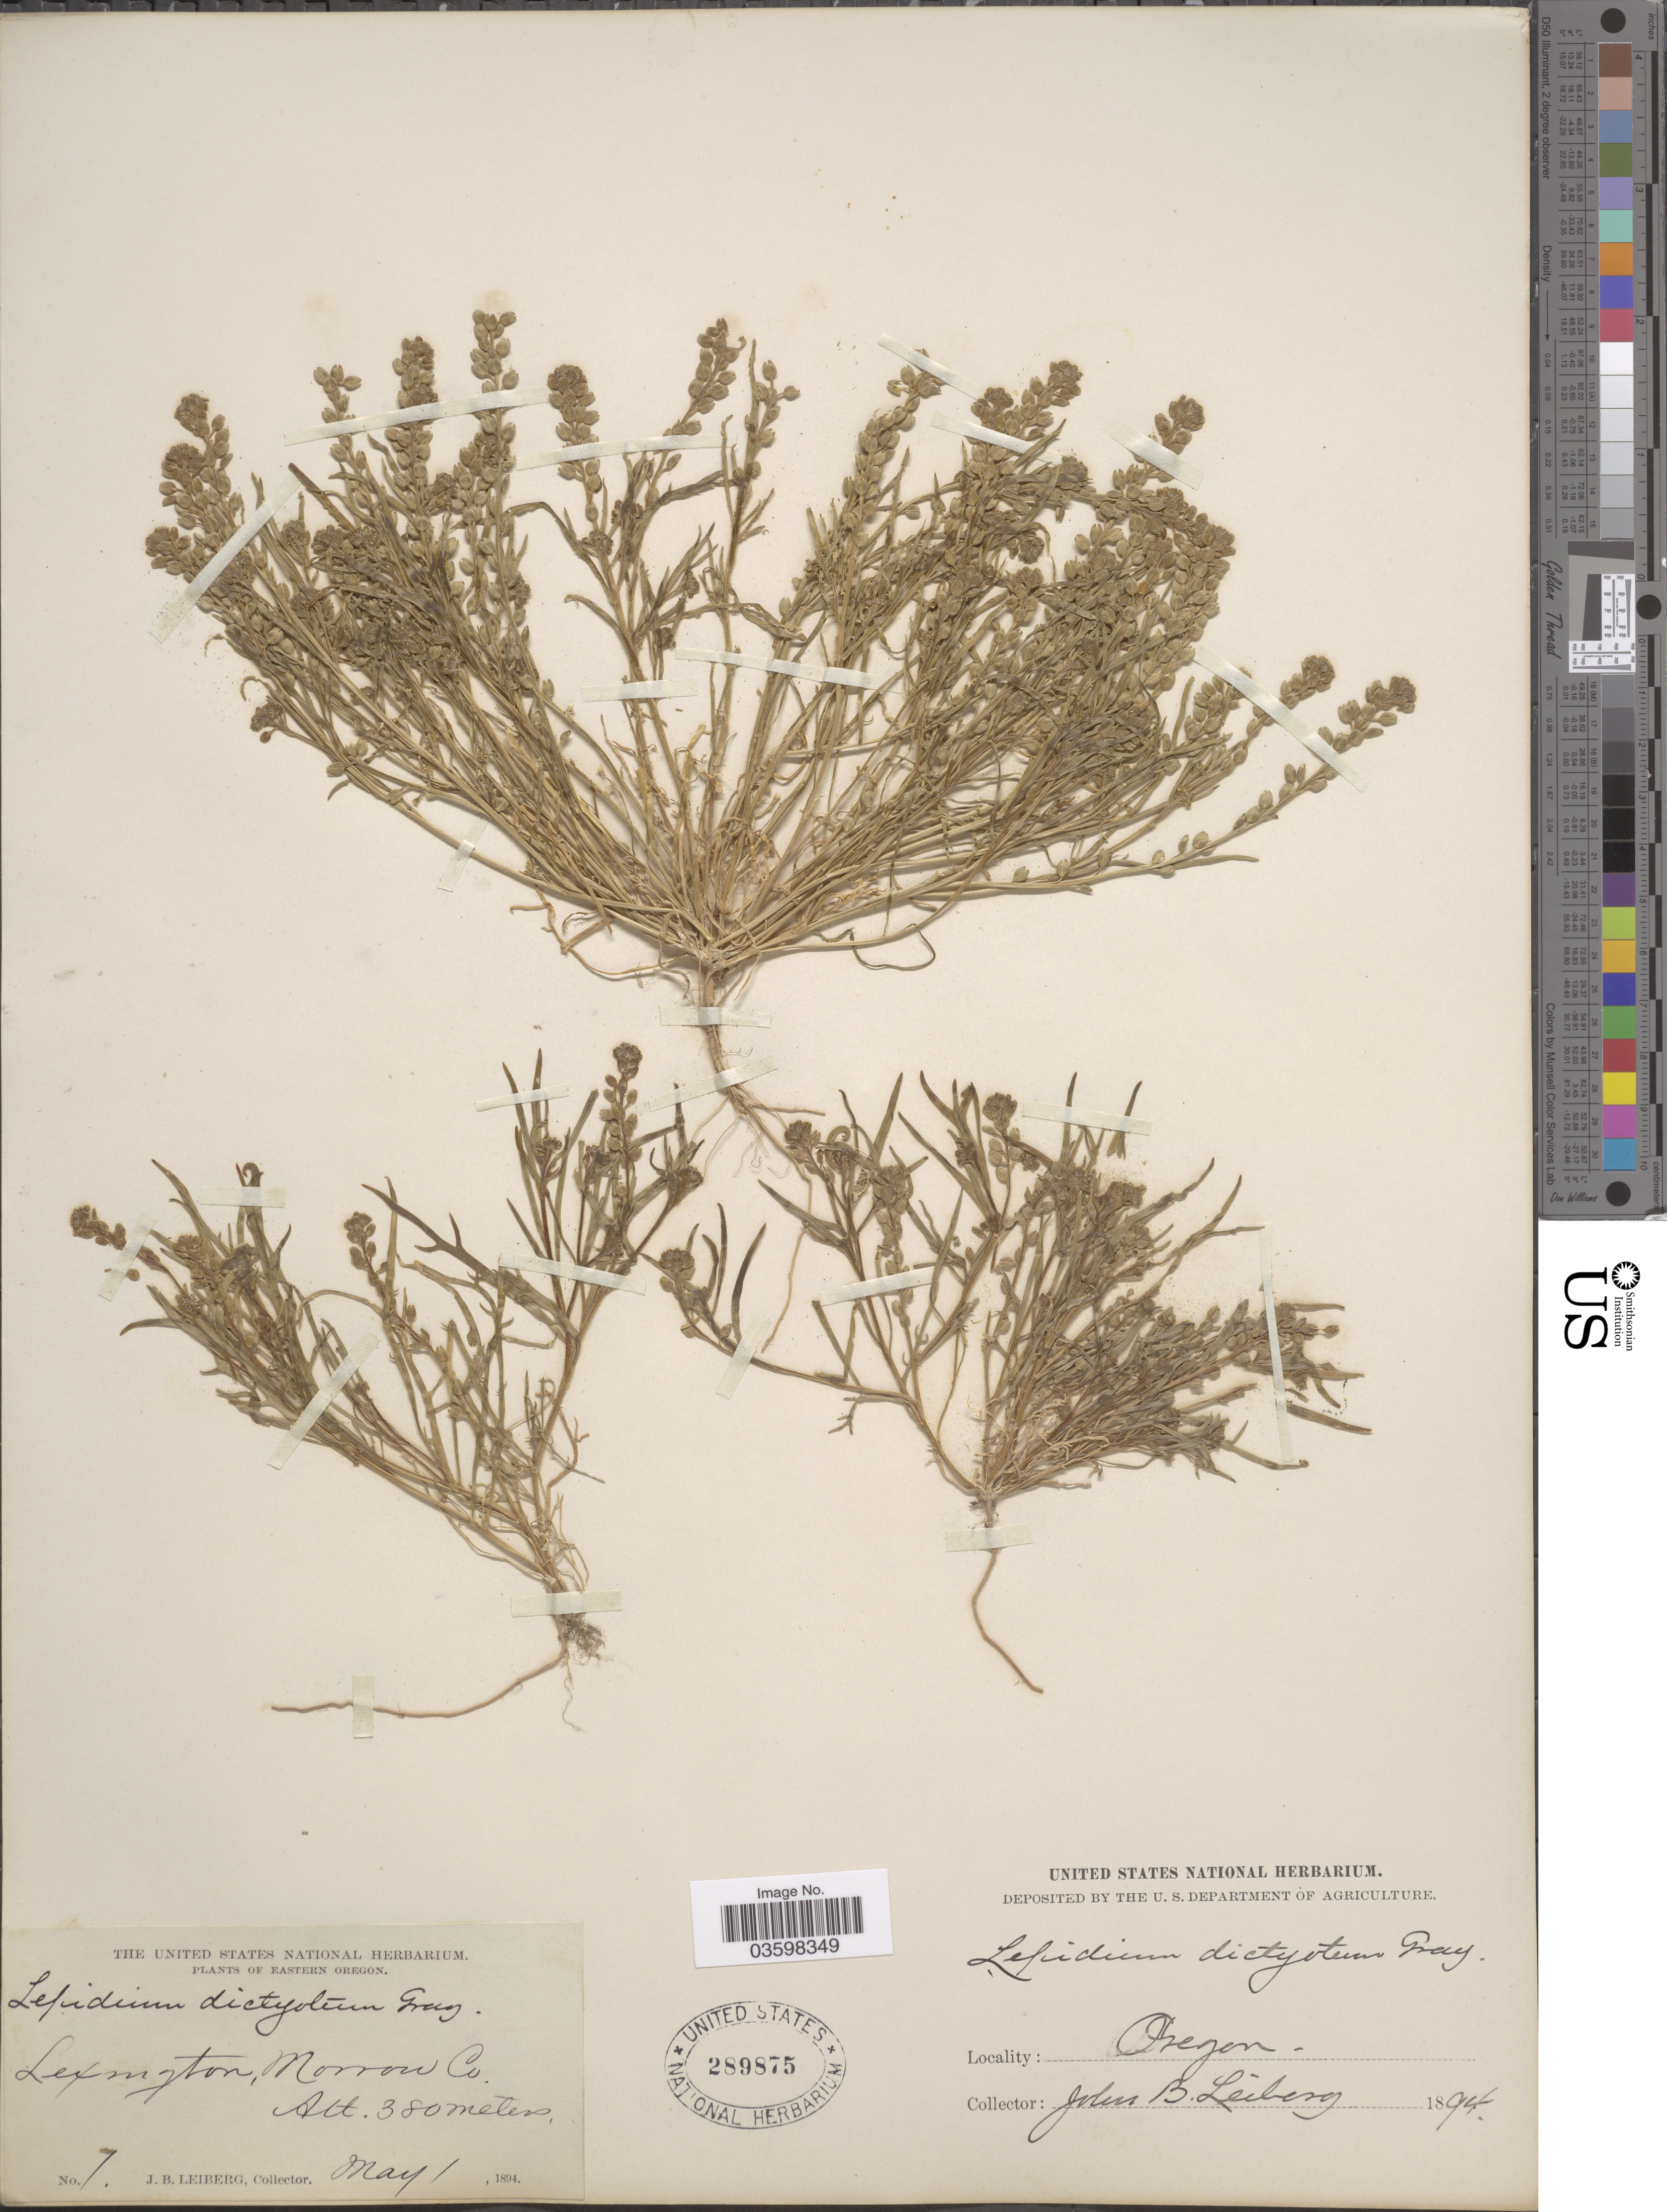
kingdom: Plantae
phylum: Tracheophyta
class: Magnoliopsida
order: Brassicales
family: Brassicaceae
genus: Lepidium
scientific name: Lepidium dictyotum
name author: A. Gray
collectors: J. B. Leiberg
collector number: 7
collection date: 1894-05-01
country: United States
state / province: Oregon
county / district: Morrow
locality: Eastern Oregon. Lexington, Morrow Co.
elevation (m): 380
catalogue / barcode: US 289875